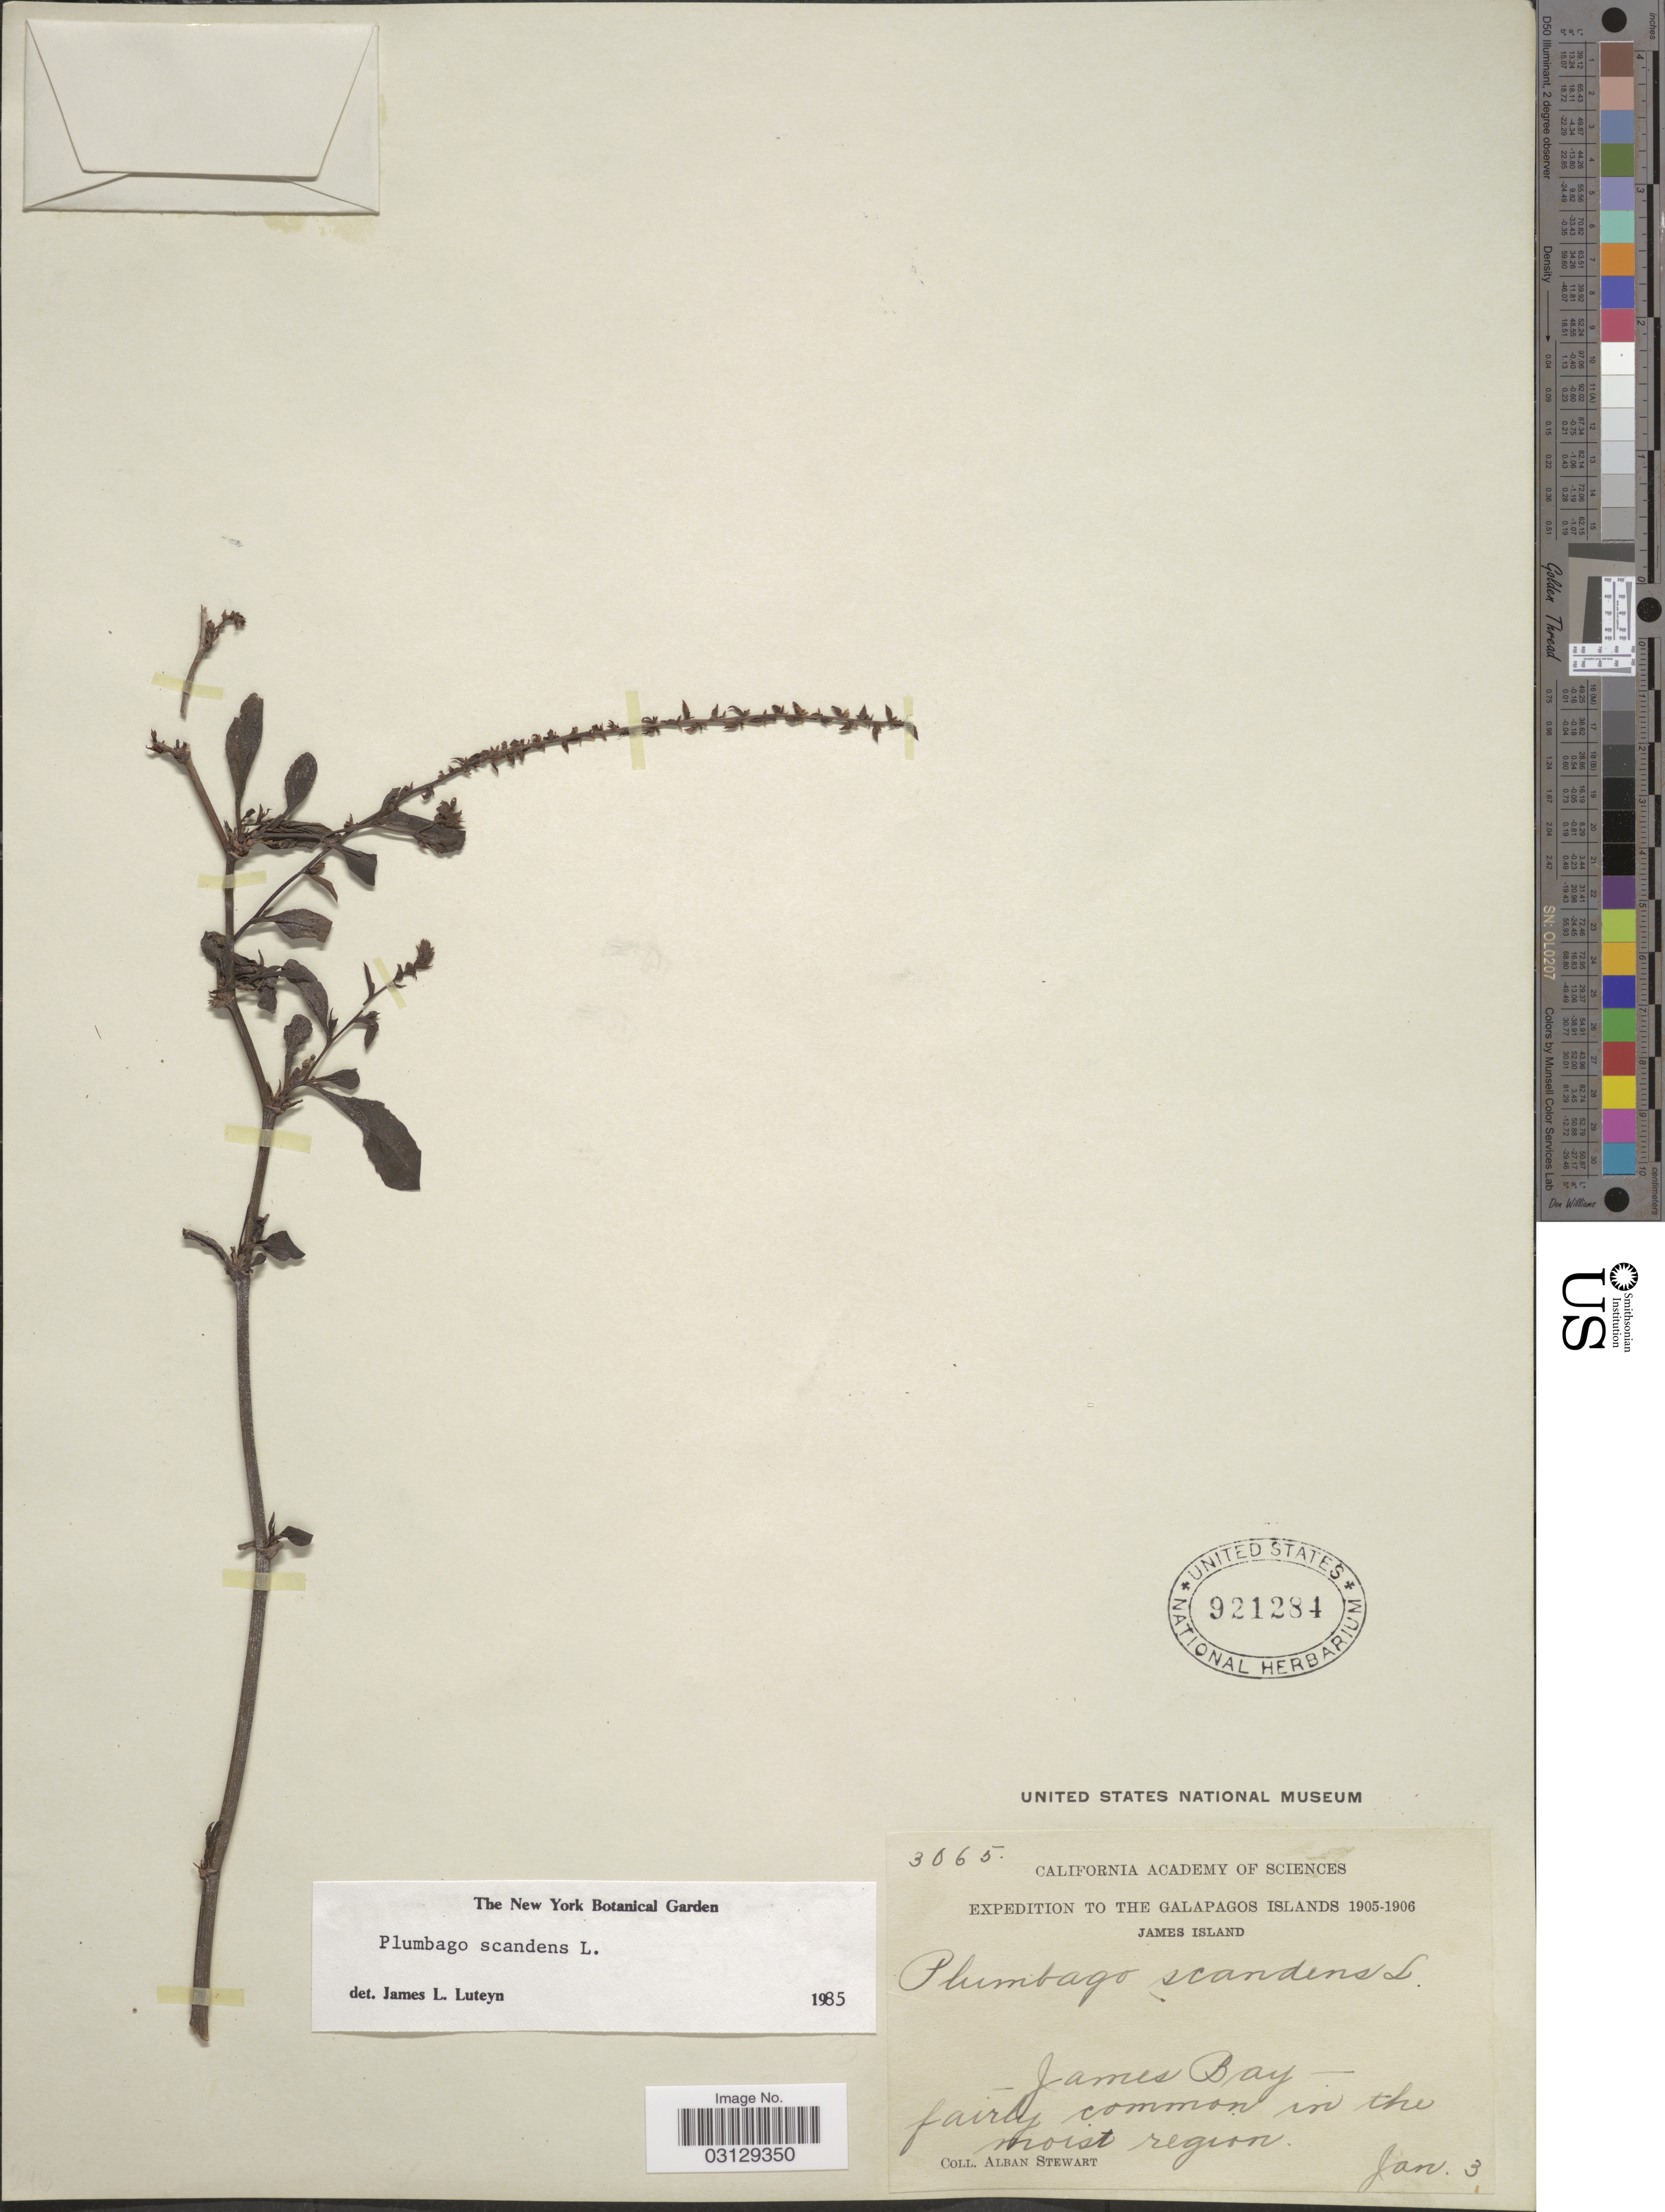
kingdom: Plantae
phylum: Tracheophyta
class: Magnoliopsida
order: Caryophyllales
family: Plumbaginaceae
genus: Plumbago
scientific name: Plumbago scandens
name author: L.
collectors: A. Stewart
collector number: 3065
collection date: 1905-01-03/1906-01-03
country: Ecuador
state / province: Colón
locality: The Galapagos Islands. James Island. James Bay.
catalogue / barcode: US 921284